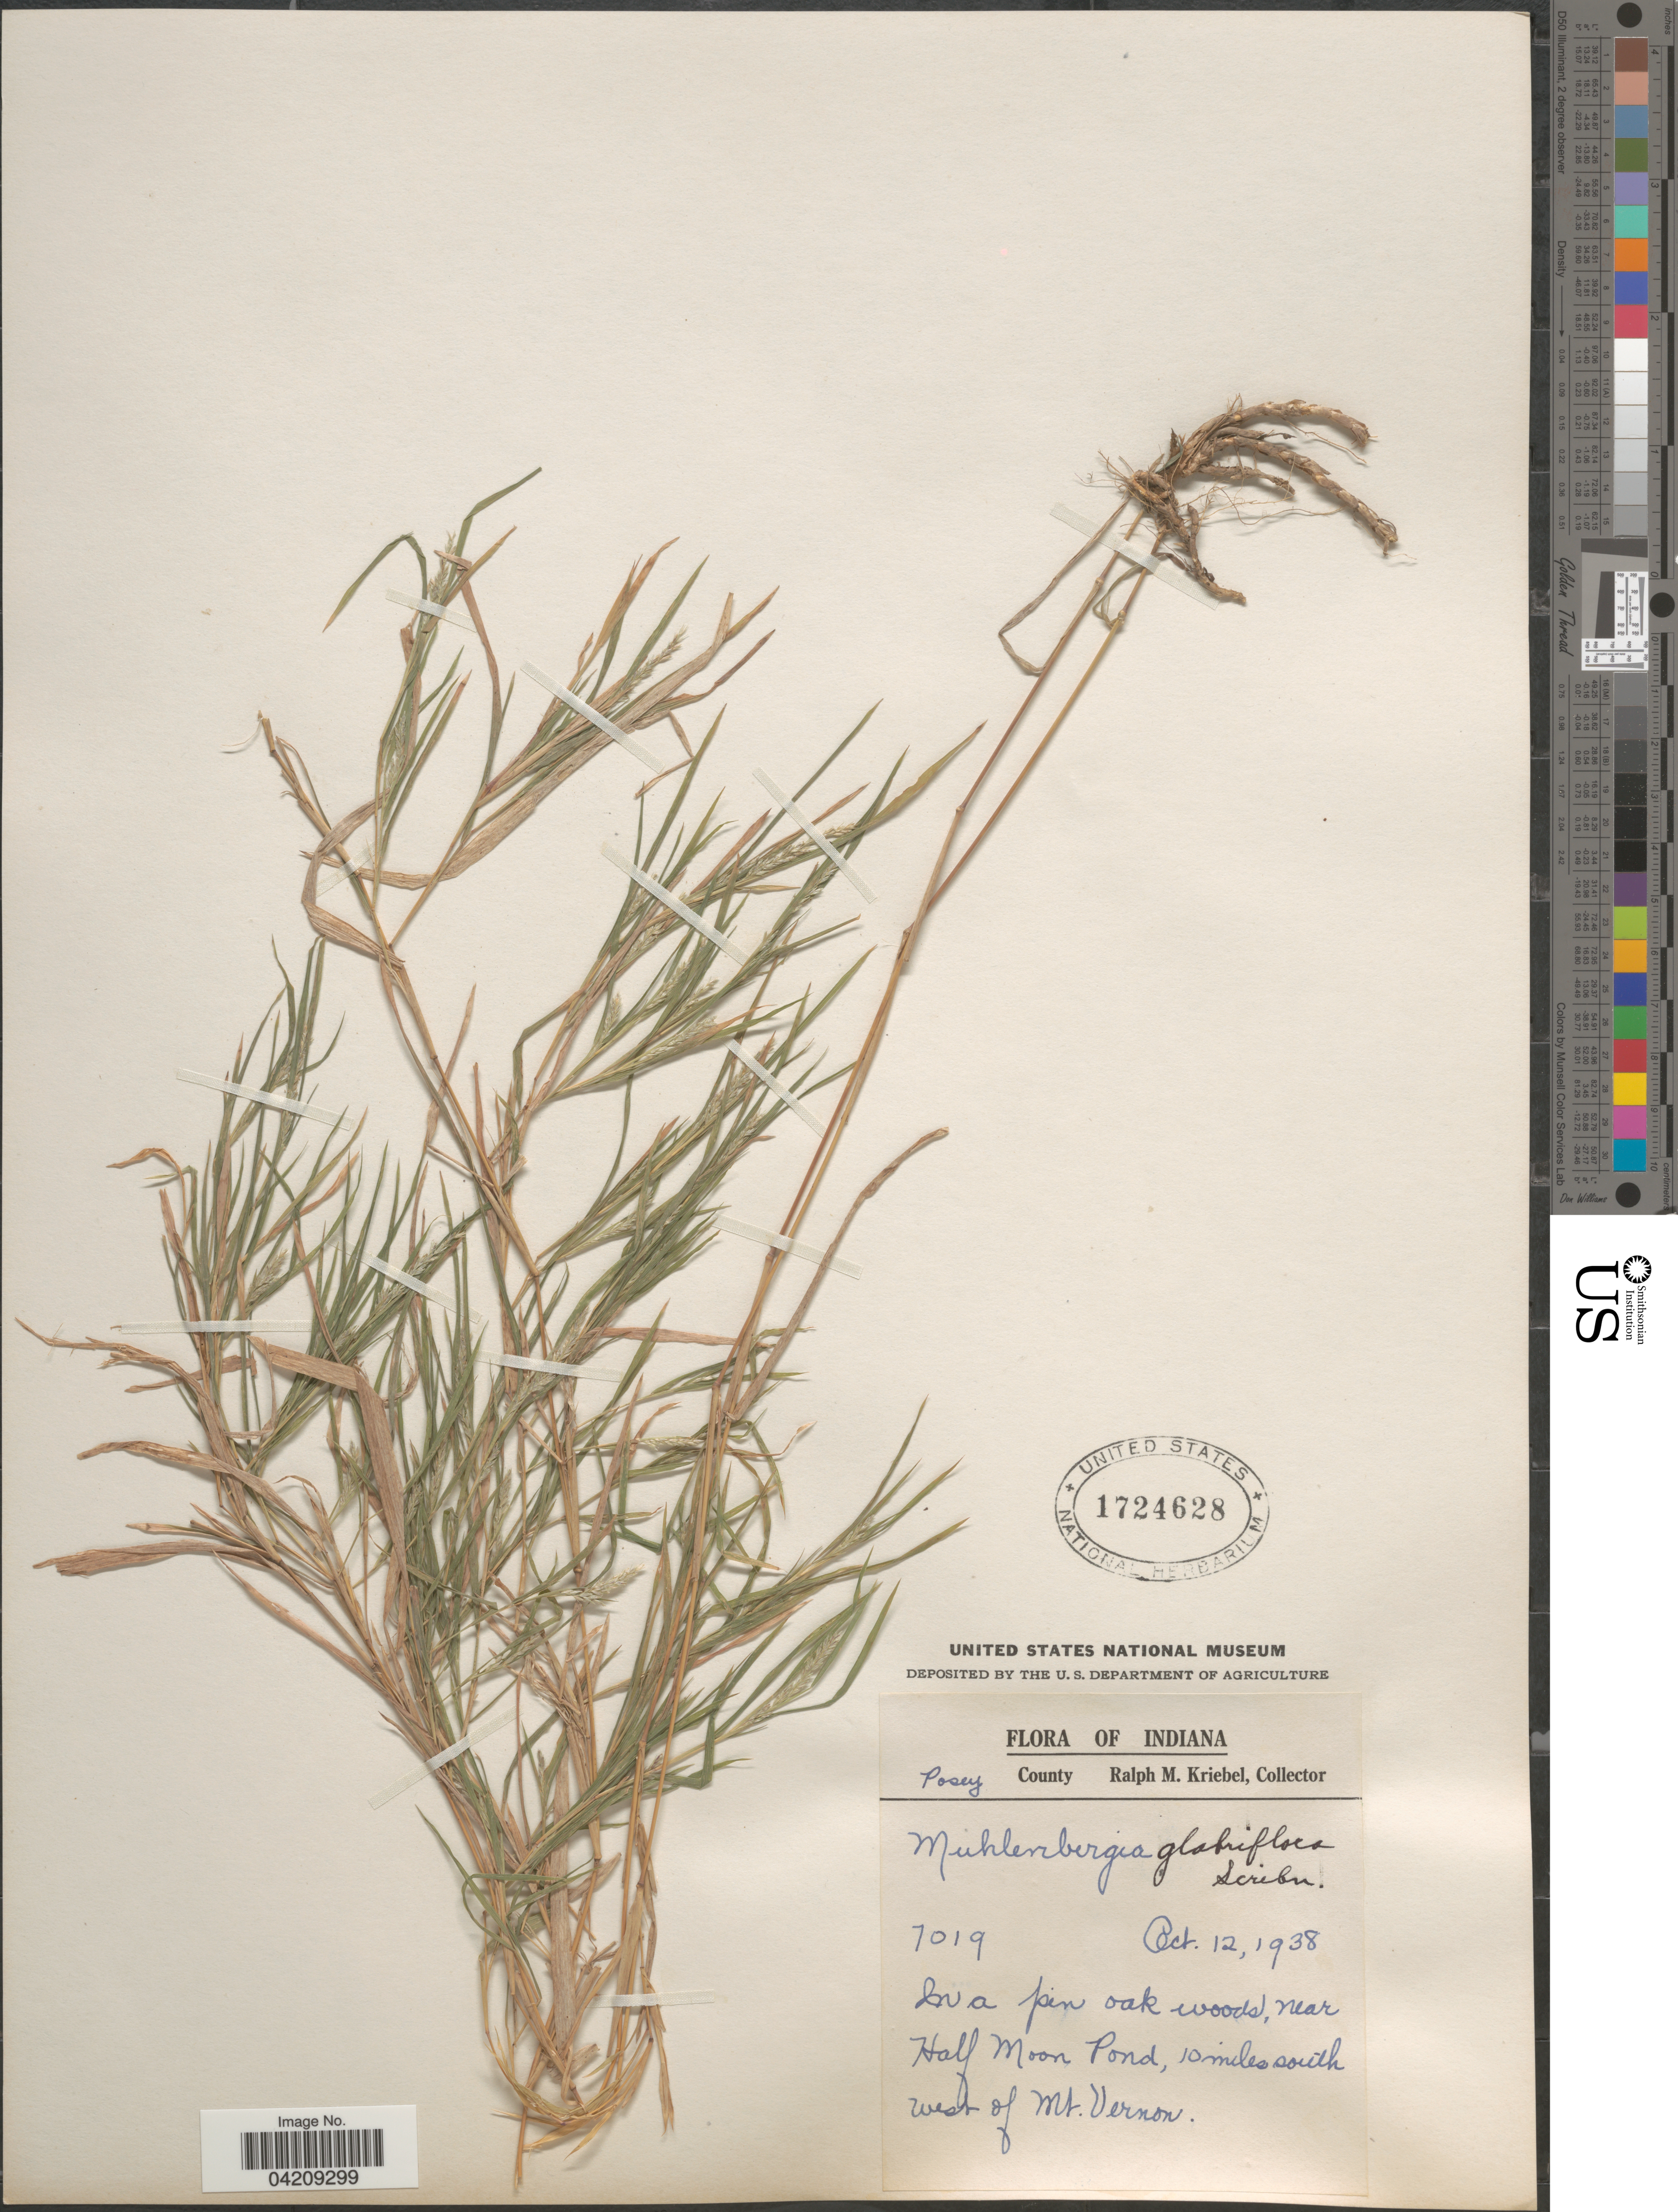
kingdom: Plantae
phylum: Tracheophyta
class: Liliopsida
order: Poales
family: Poaceae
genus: Muhlenbergia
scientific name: Muhlenbergia glabrifloris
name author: Scribn.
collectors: R. M. Kriebel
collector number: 7019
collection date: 1938-10-12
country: United States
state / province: Indiana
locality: Posey County. In a pine oak woods, near Half Moon Pond, 10 miles south west of Mt. Vernon.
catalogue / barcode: US 1724628